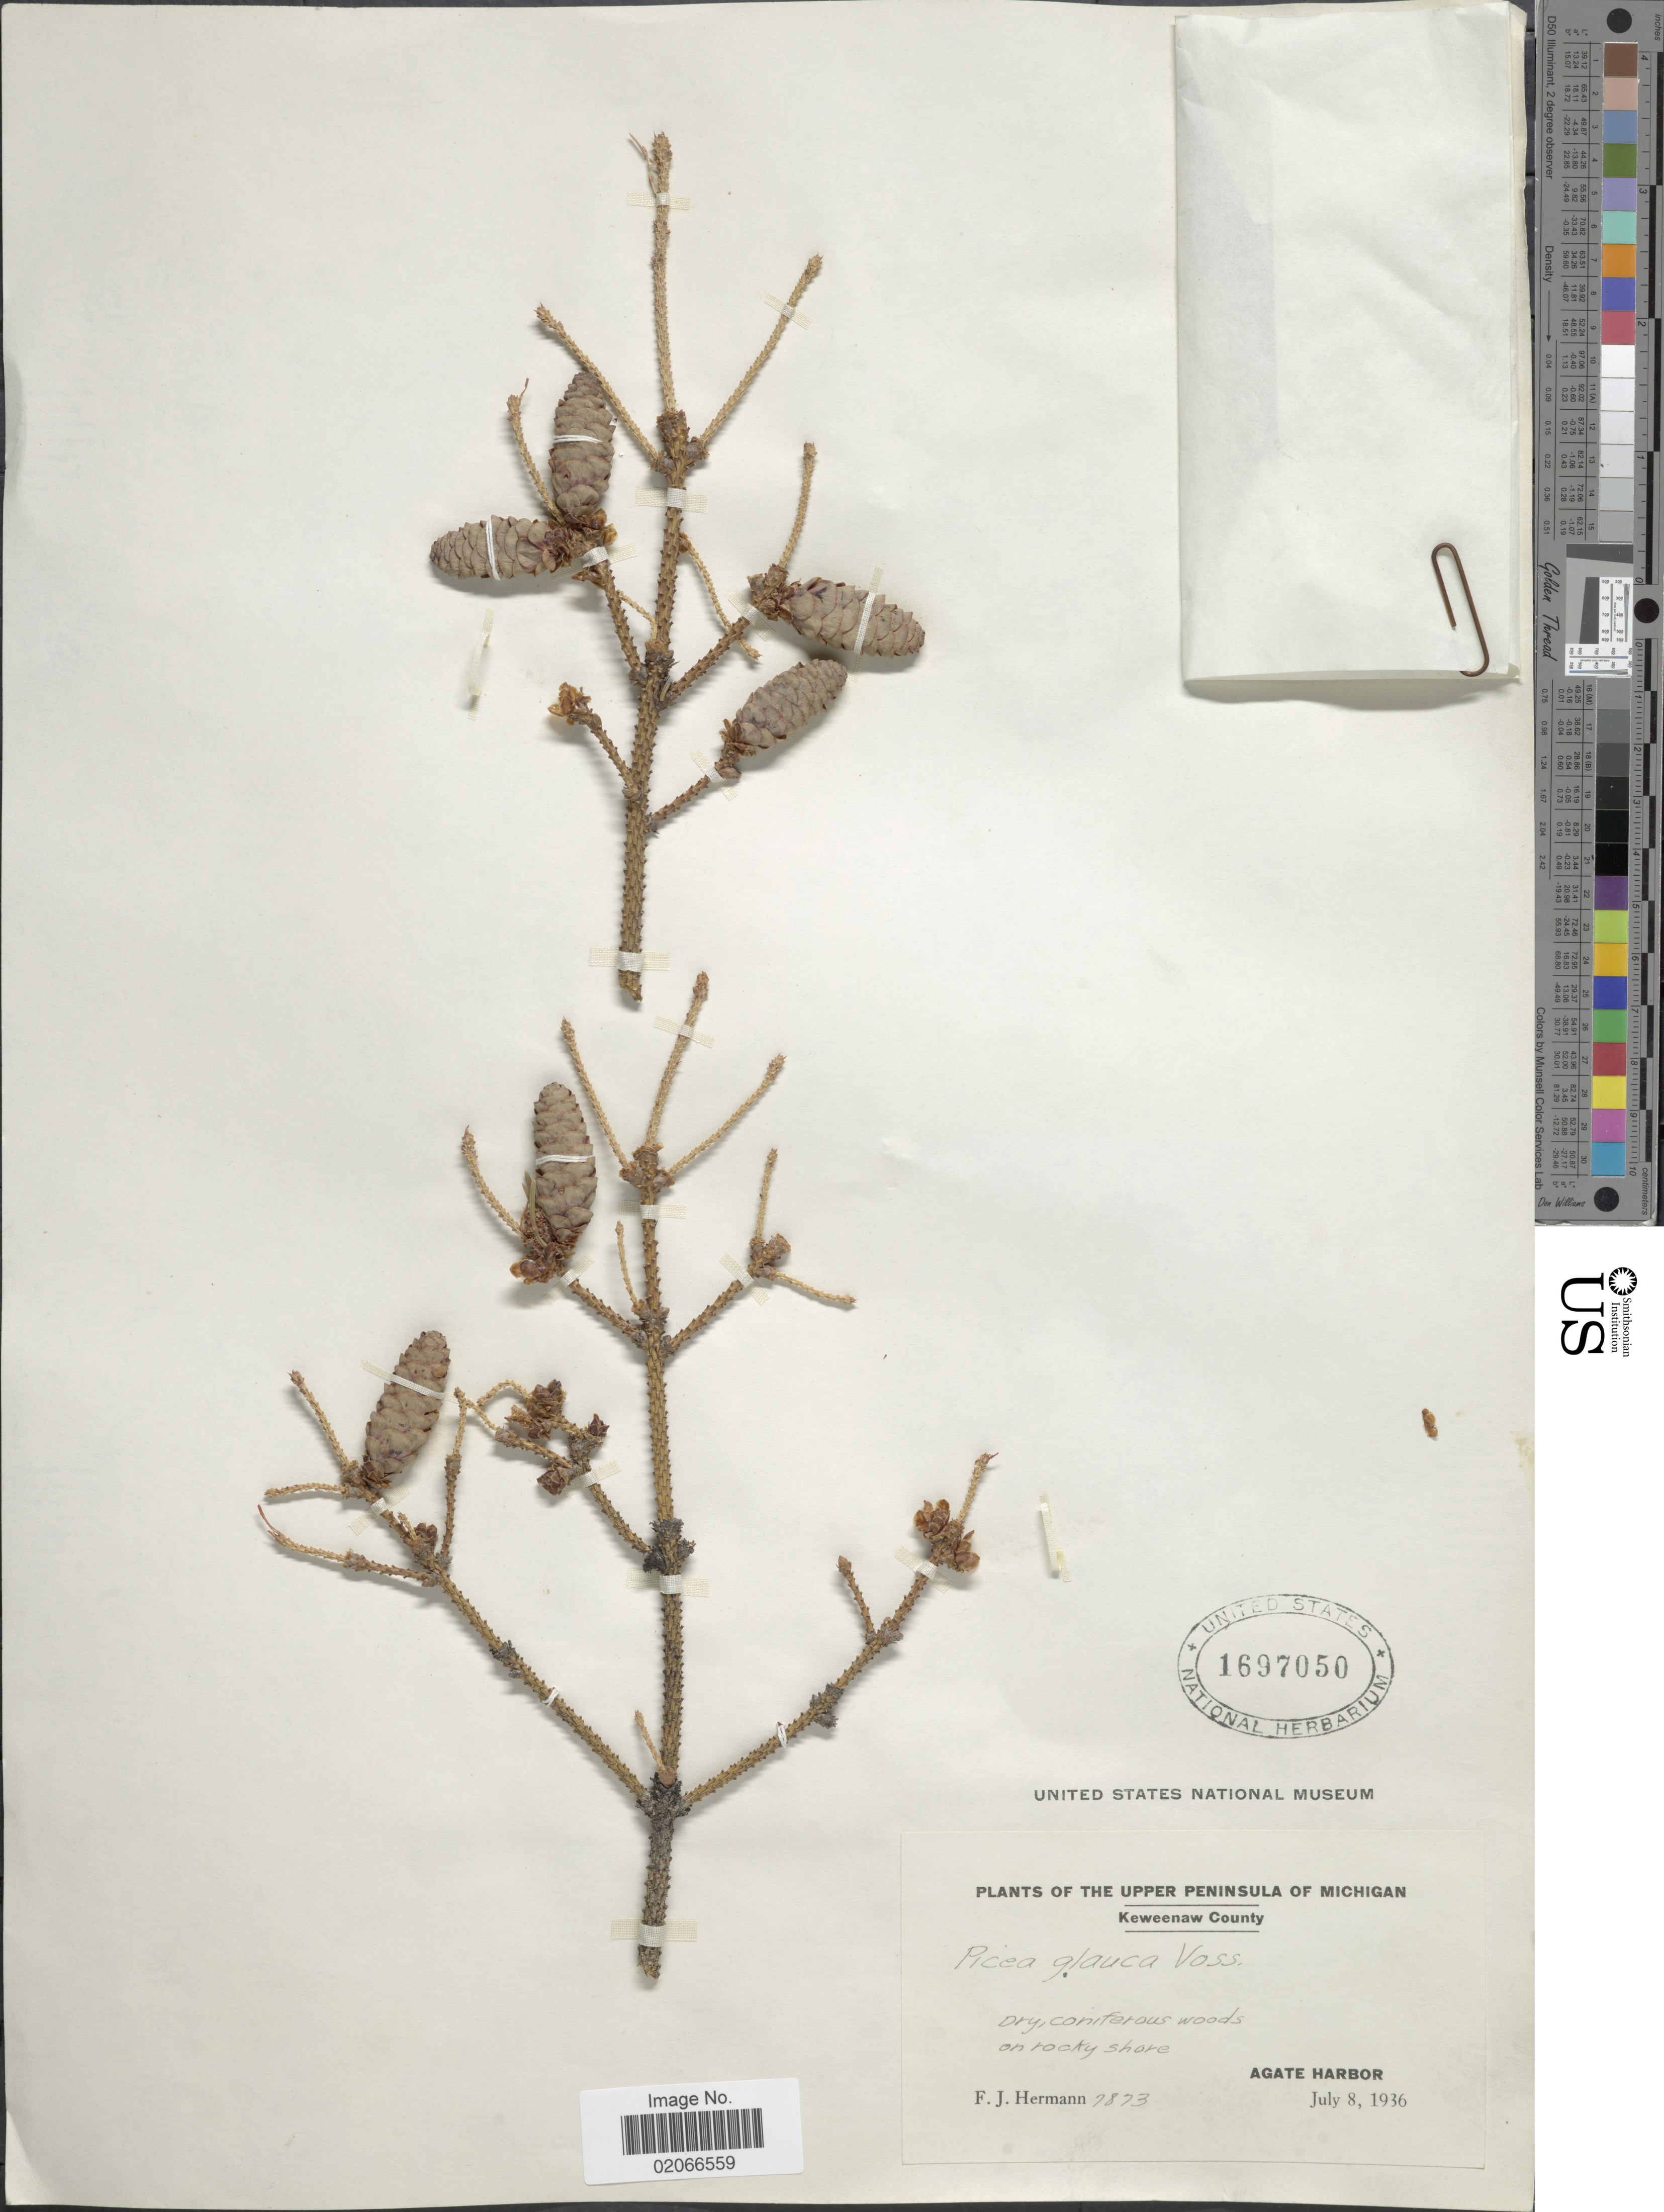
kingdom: Plantae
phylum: Tracheophyta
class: Pinopsida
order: Pinales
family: Pinaceae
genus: Picea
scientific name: Picea glauca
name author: (Moench) Voss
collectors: F. J. Hermann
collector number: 7873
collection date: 1936-07-08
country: United States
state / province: Michigan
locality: Upper Peninsula of Michigan, Keweenaw County, on rocky shore, Agate Harbor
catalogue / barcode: US 1697050